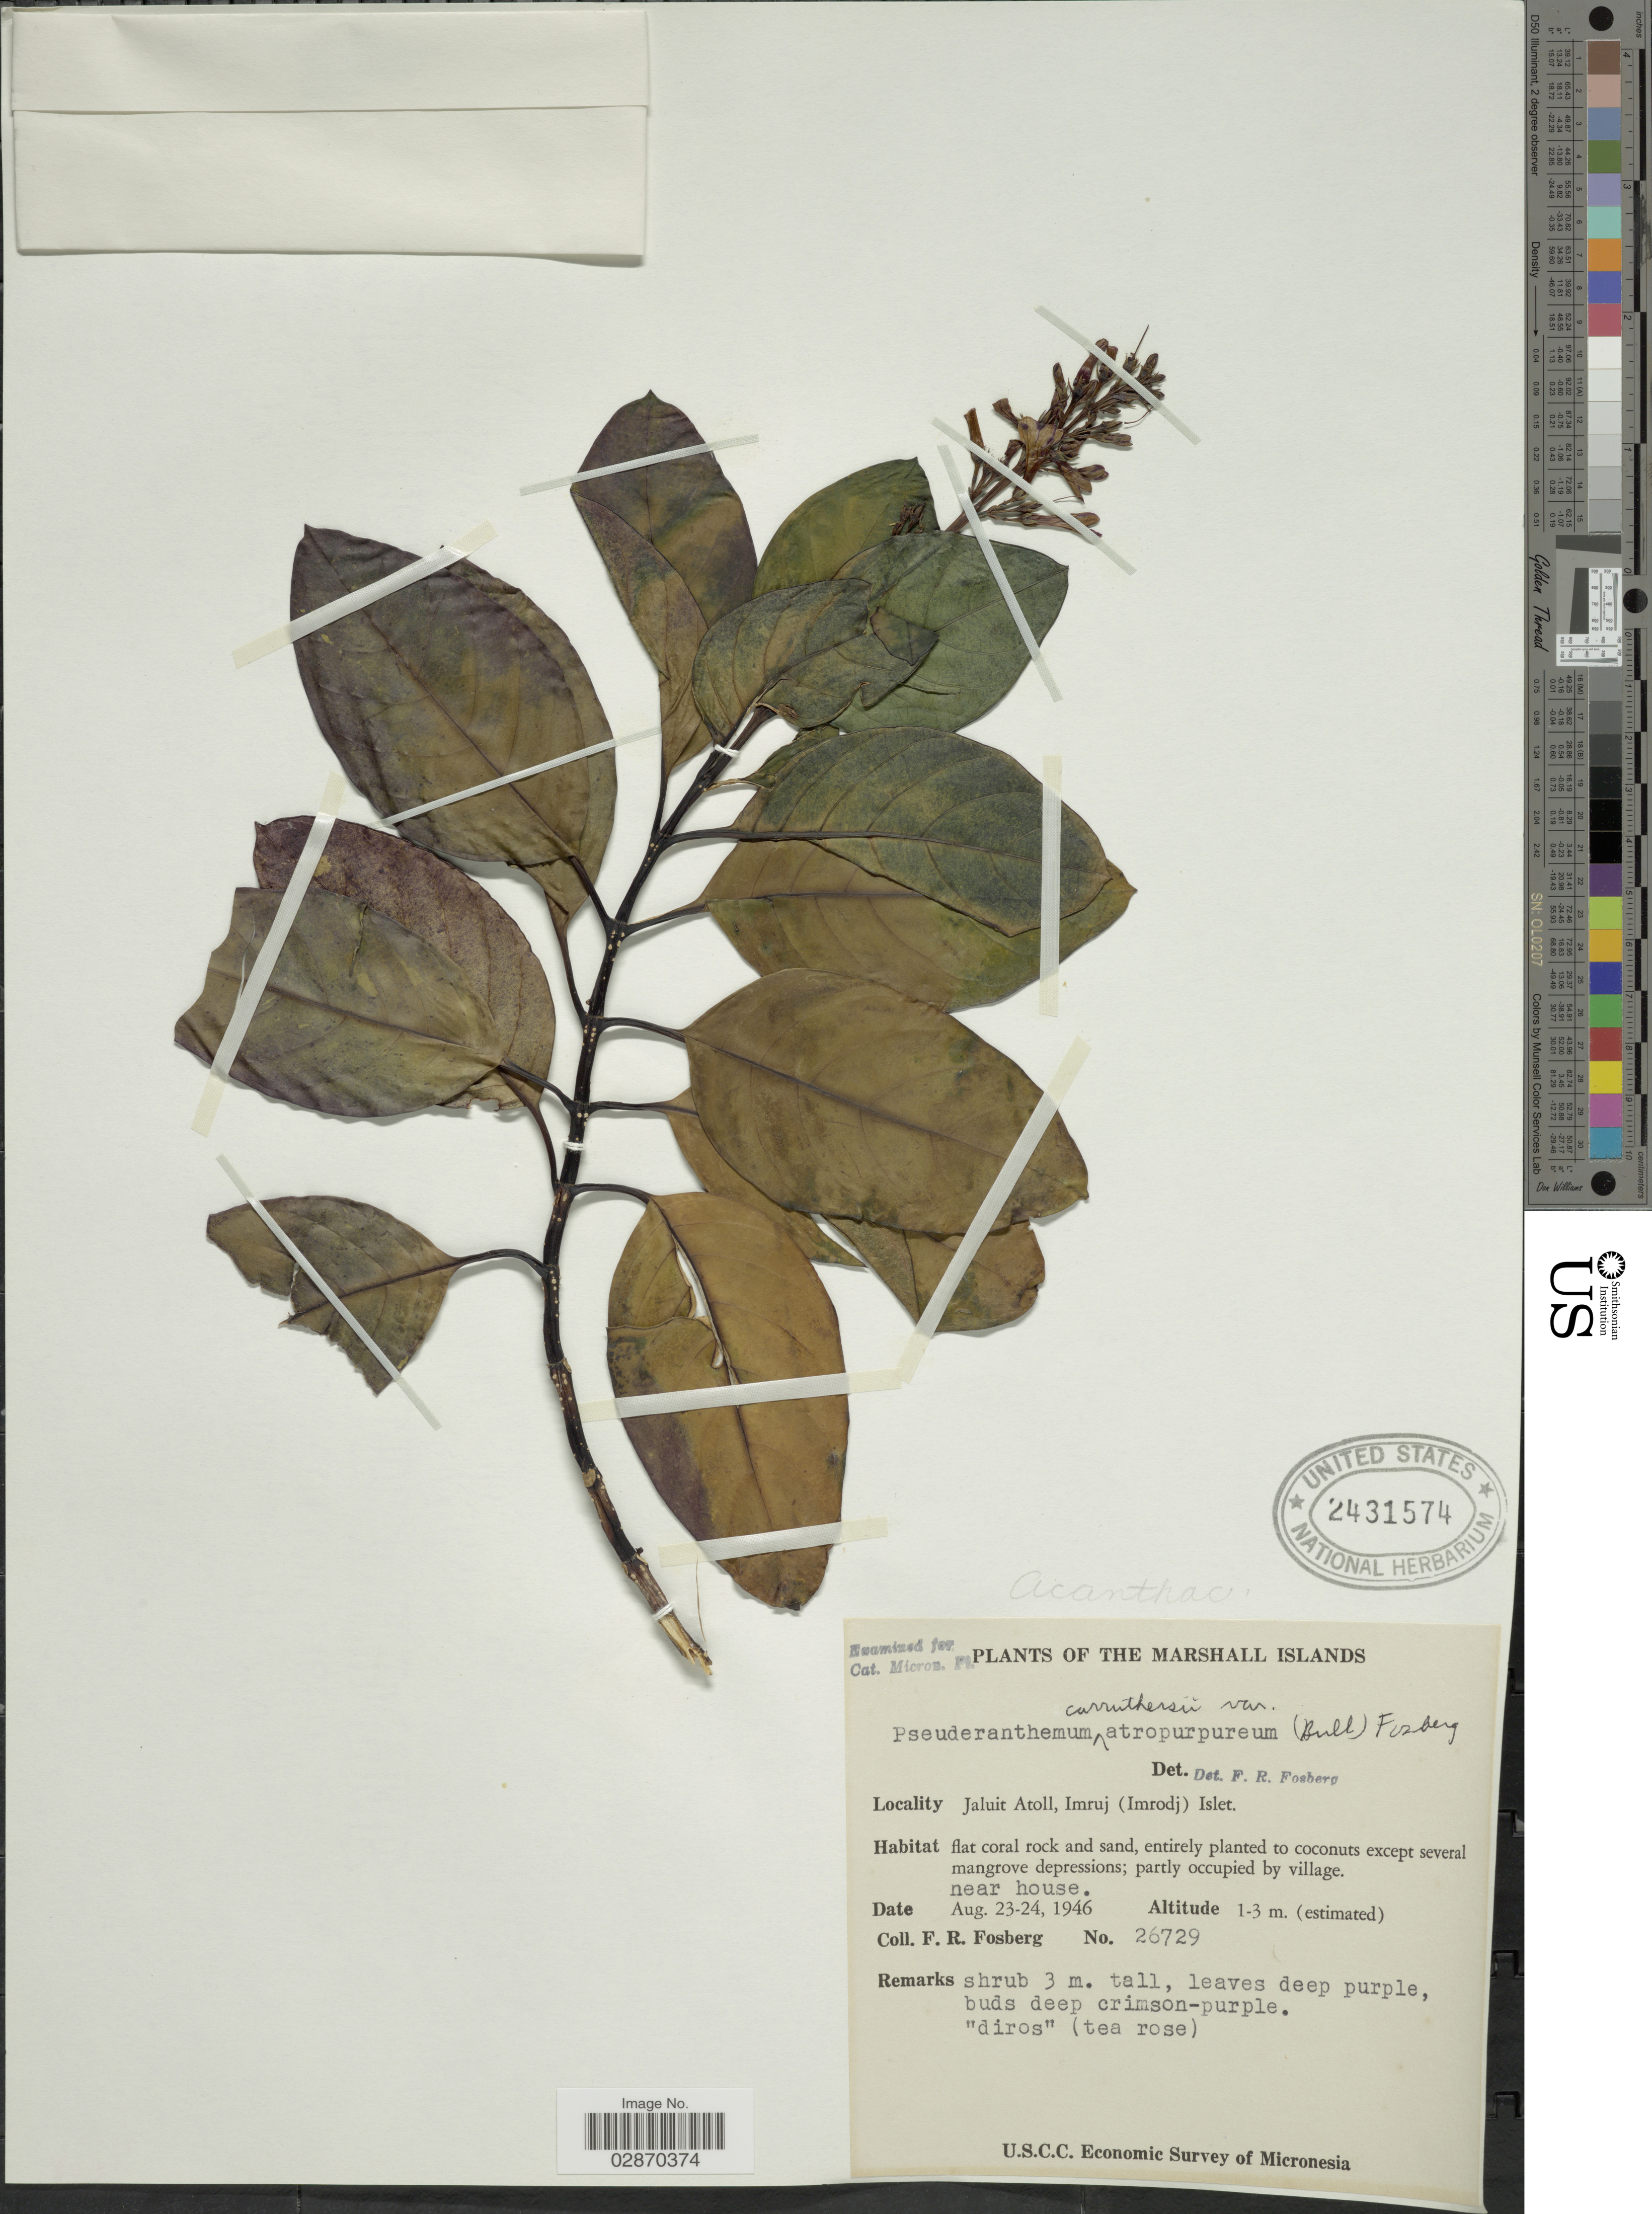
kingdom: Plantae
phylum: Tracheophyta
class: Magnoliopsida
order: Lamiales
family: Acanthaceae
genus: Pseuderanthemum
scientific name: Pseuderanthemum carruthersii var. atropurpureum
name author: (W. Bull) Fosberg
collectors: F. R. Fosberg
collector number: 26729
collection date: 1946-08-23/1946-08-24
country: Marshall Islands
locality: Jaluit Atoll, Imruj (Imrodj) Islet.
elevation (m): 1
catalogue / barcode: US 2431574